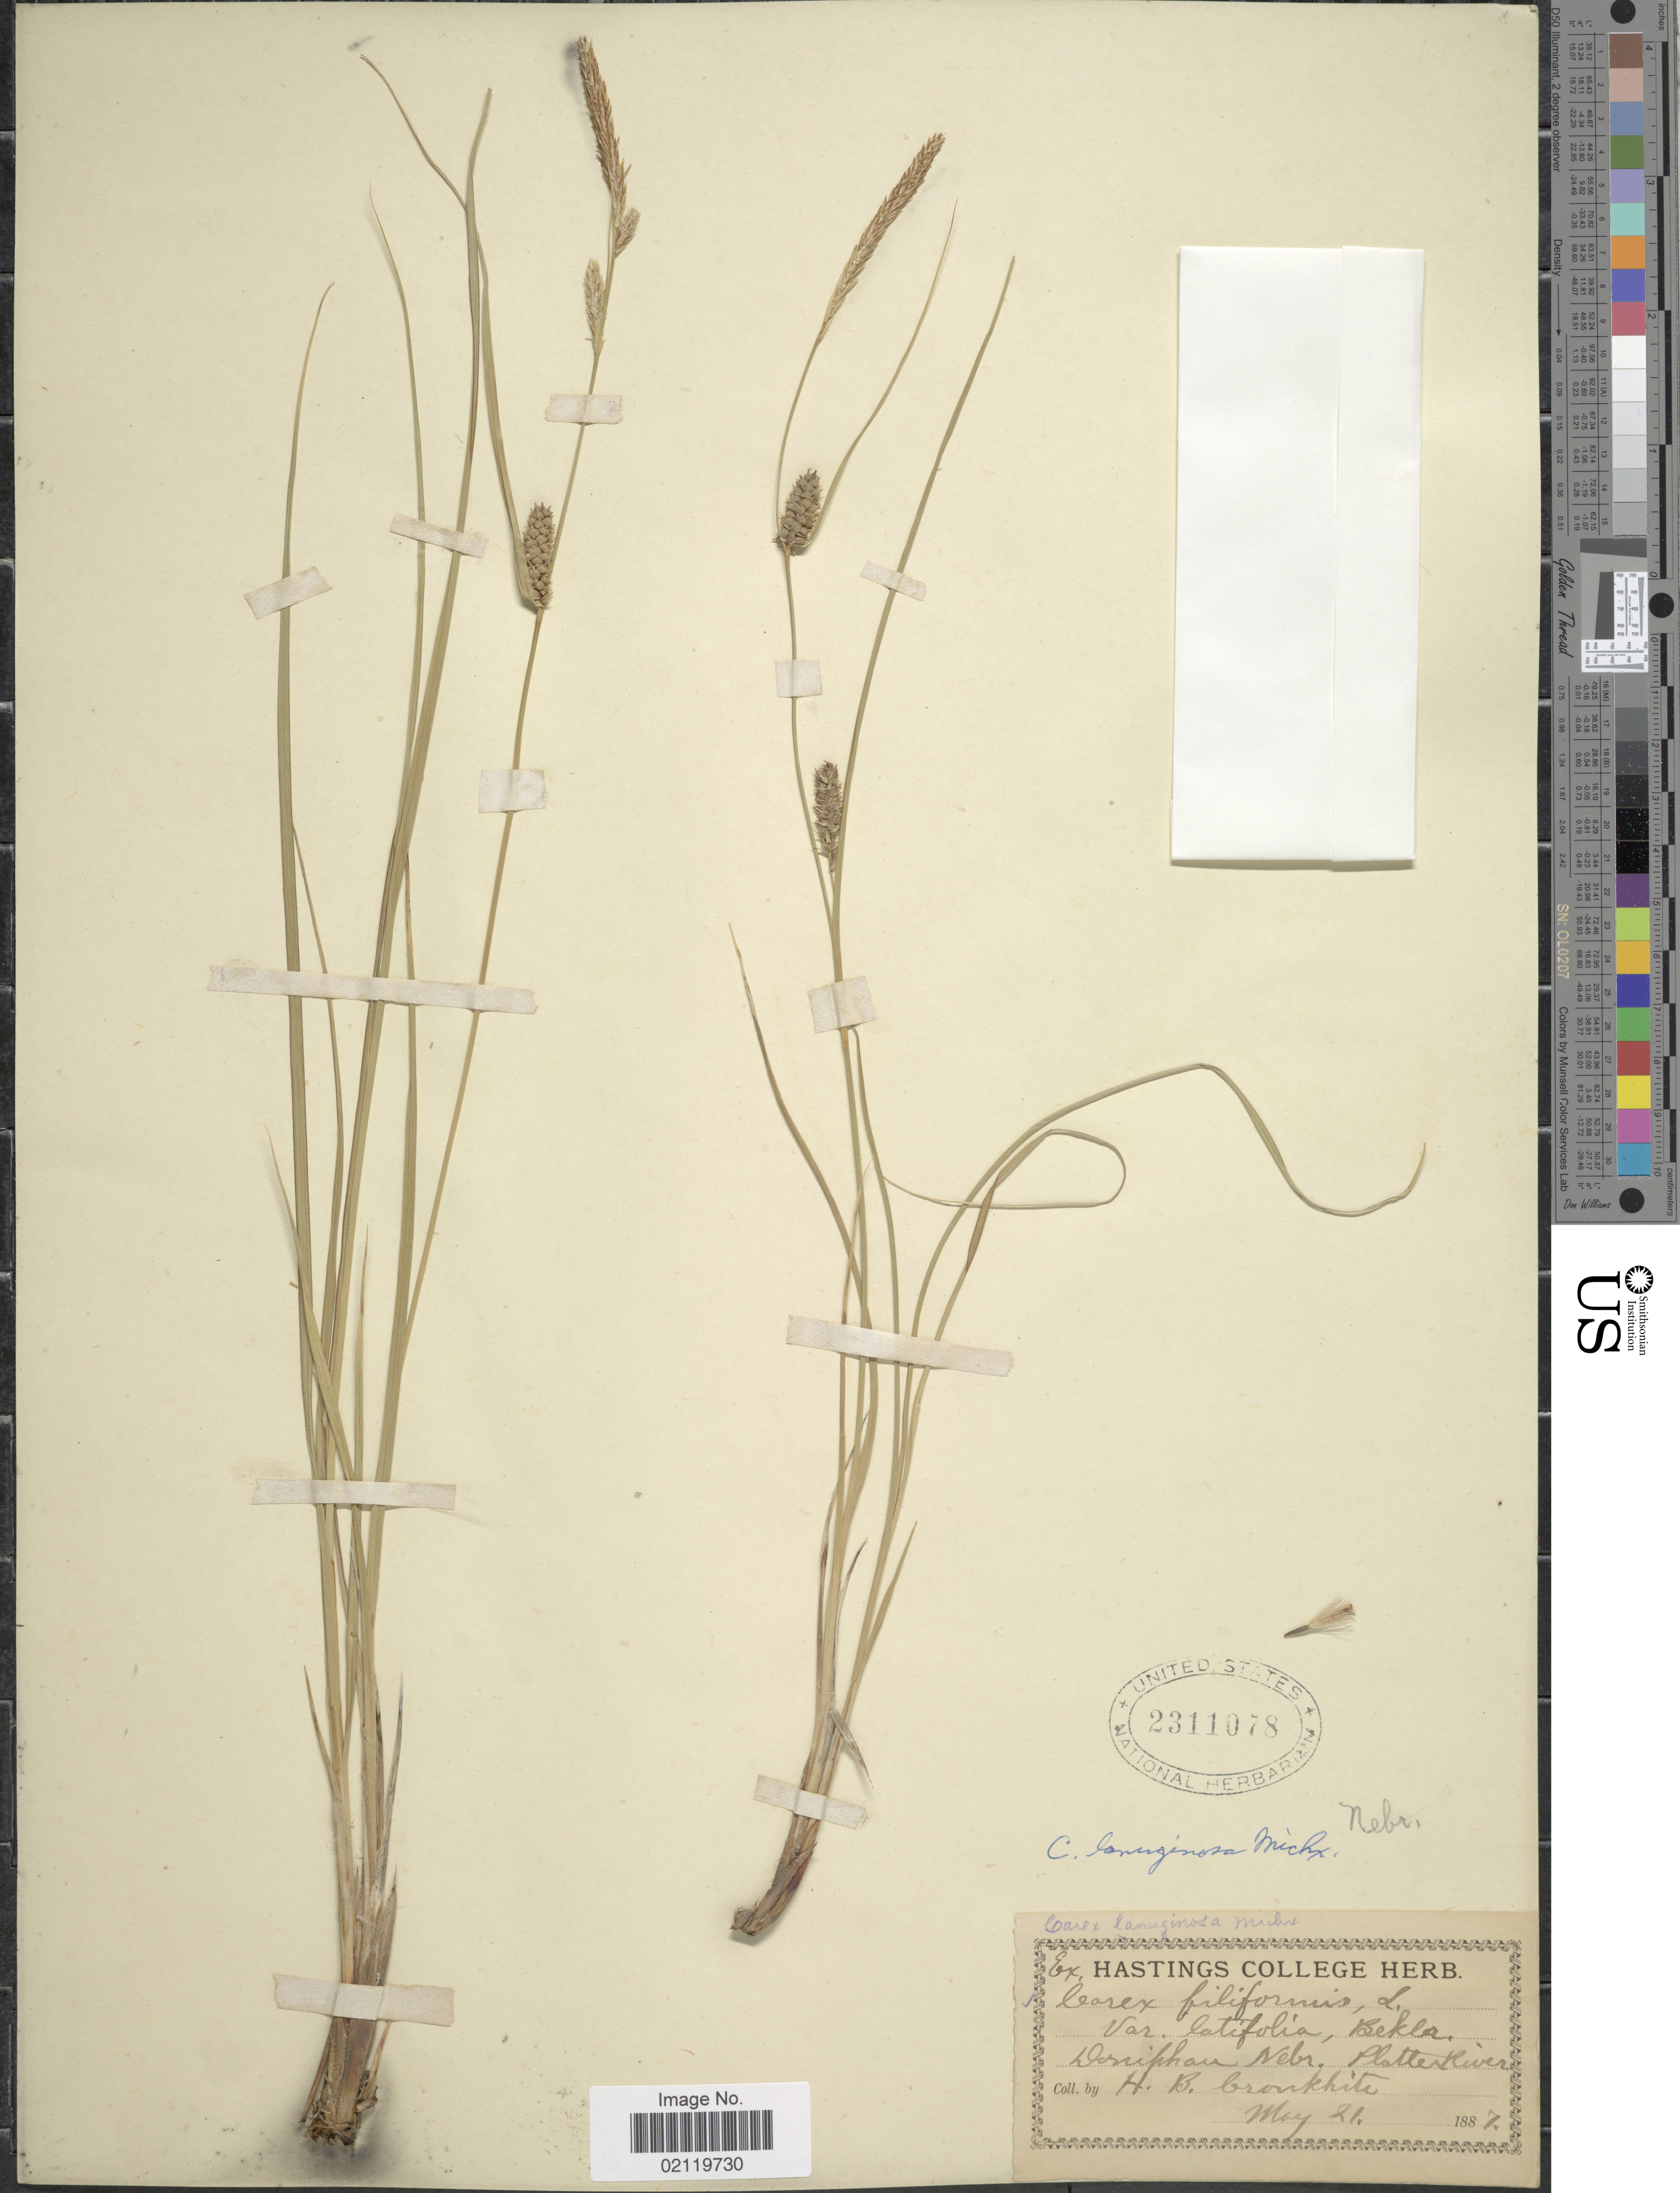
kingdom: Plantae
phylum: Tracheophyta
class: Liliopsida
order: Poales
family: Cyperaceae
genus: Carex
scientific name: Carex pellita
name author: Muhl. ex Willd.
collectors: H. Cronkhite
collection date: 1887-05-21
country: United States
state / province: Nebraska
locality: Doniphan, Nebr. Platte River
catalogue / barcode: US 2311078